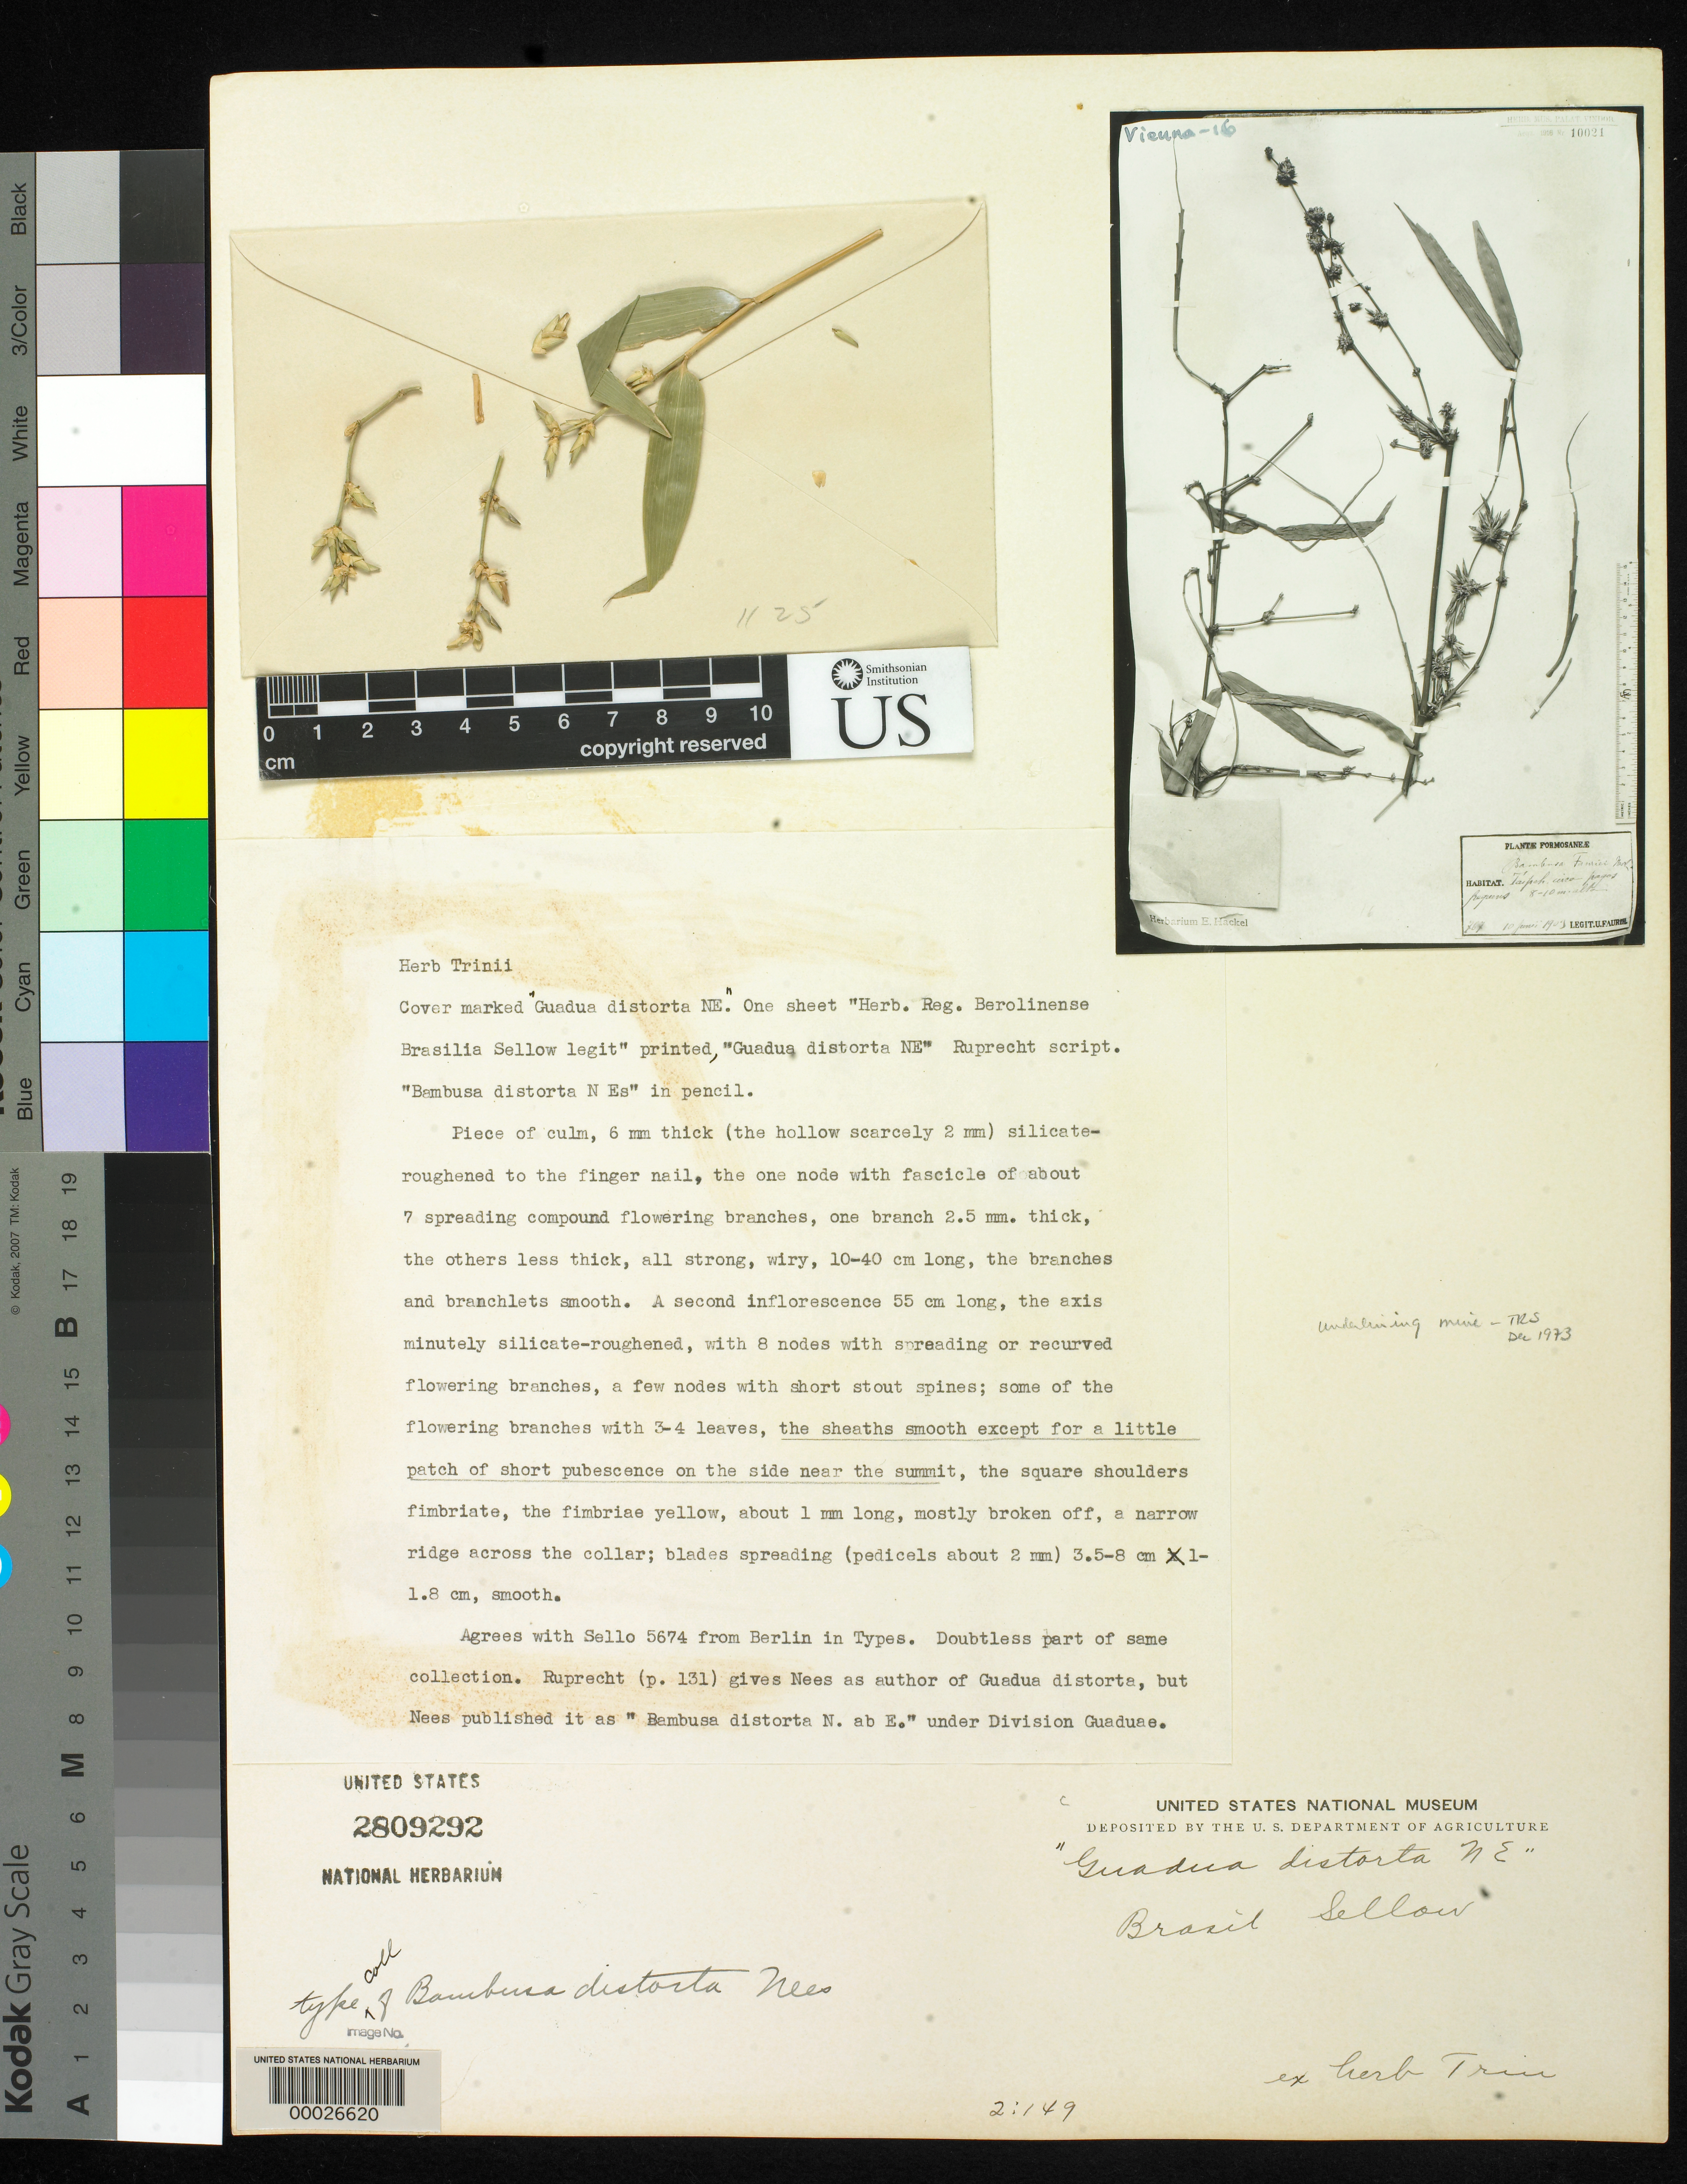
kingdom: Plantae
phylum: Tracheophyta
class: Liliopsida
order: Poales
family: Poaceae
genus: Bambusa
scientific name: Bambusa distorta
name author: Nees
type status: Isotype Fragment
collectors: F. Sellow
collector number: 5674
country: Brazil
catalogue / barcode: US 2809292